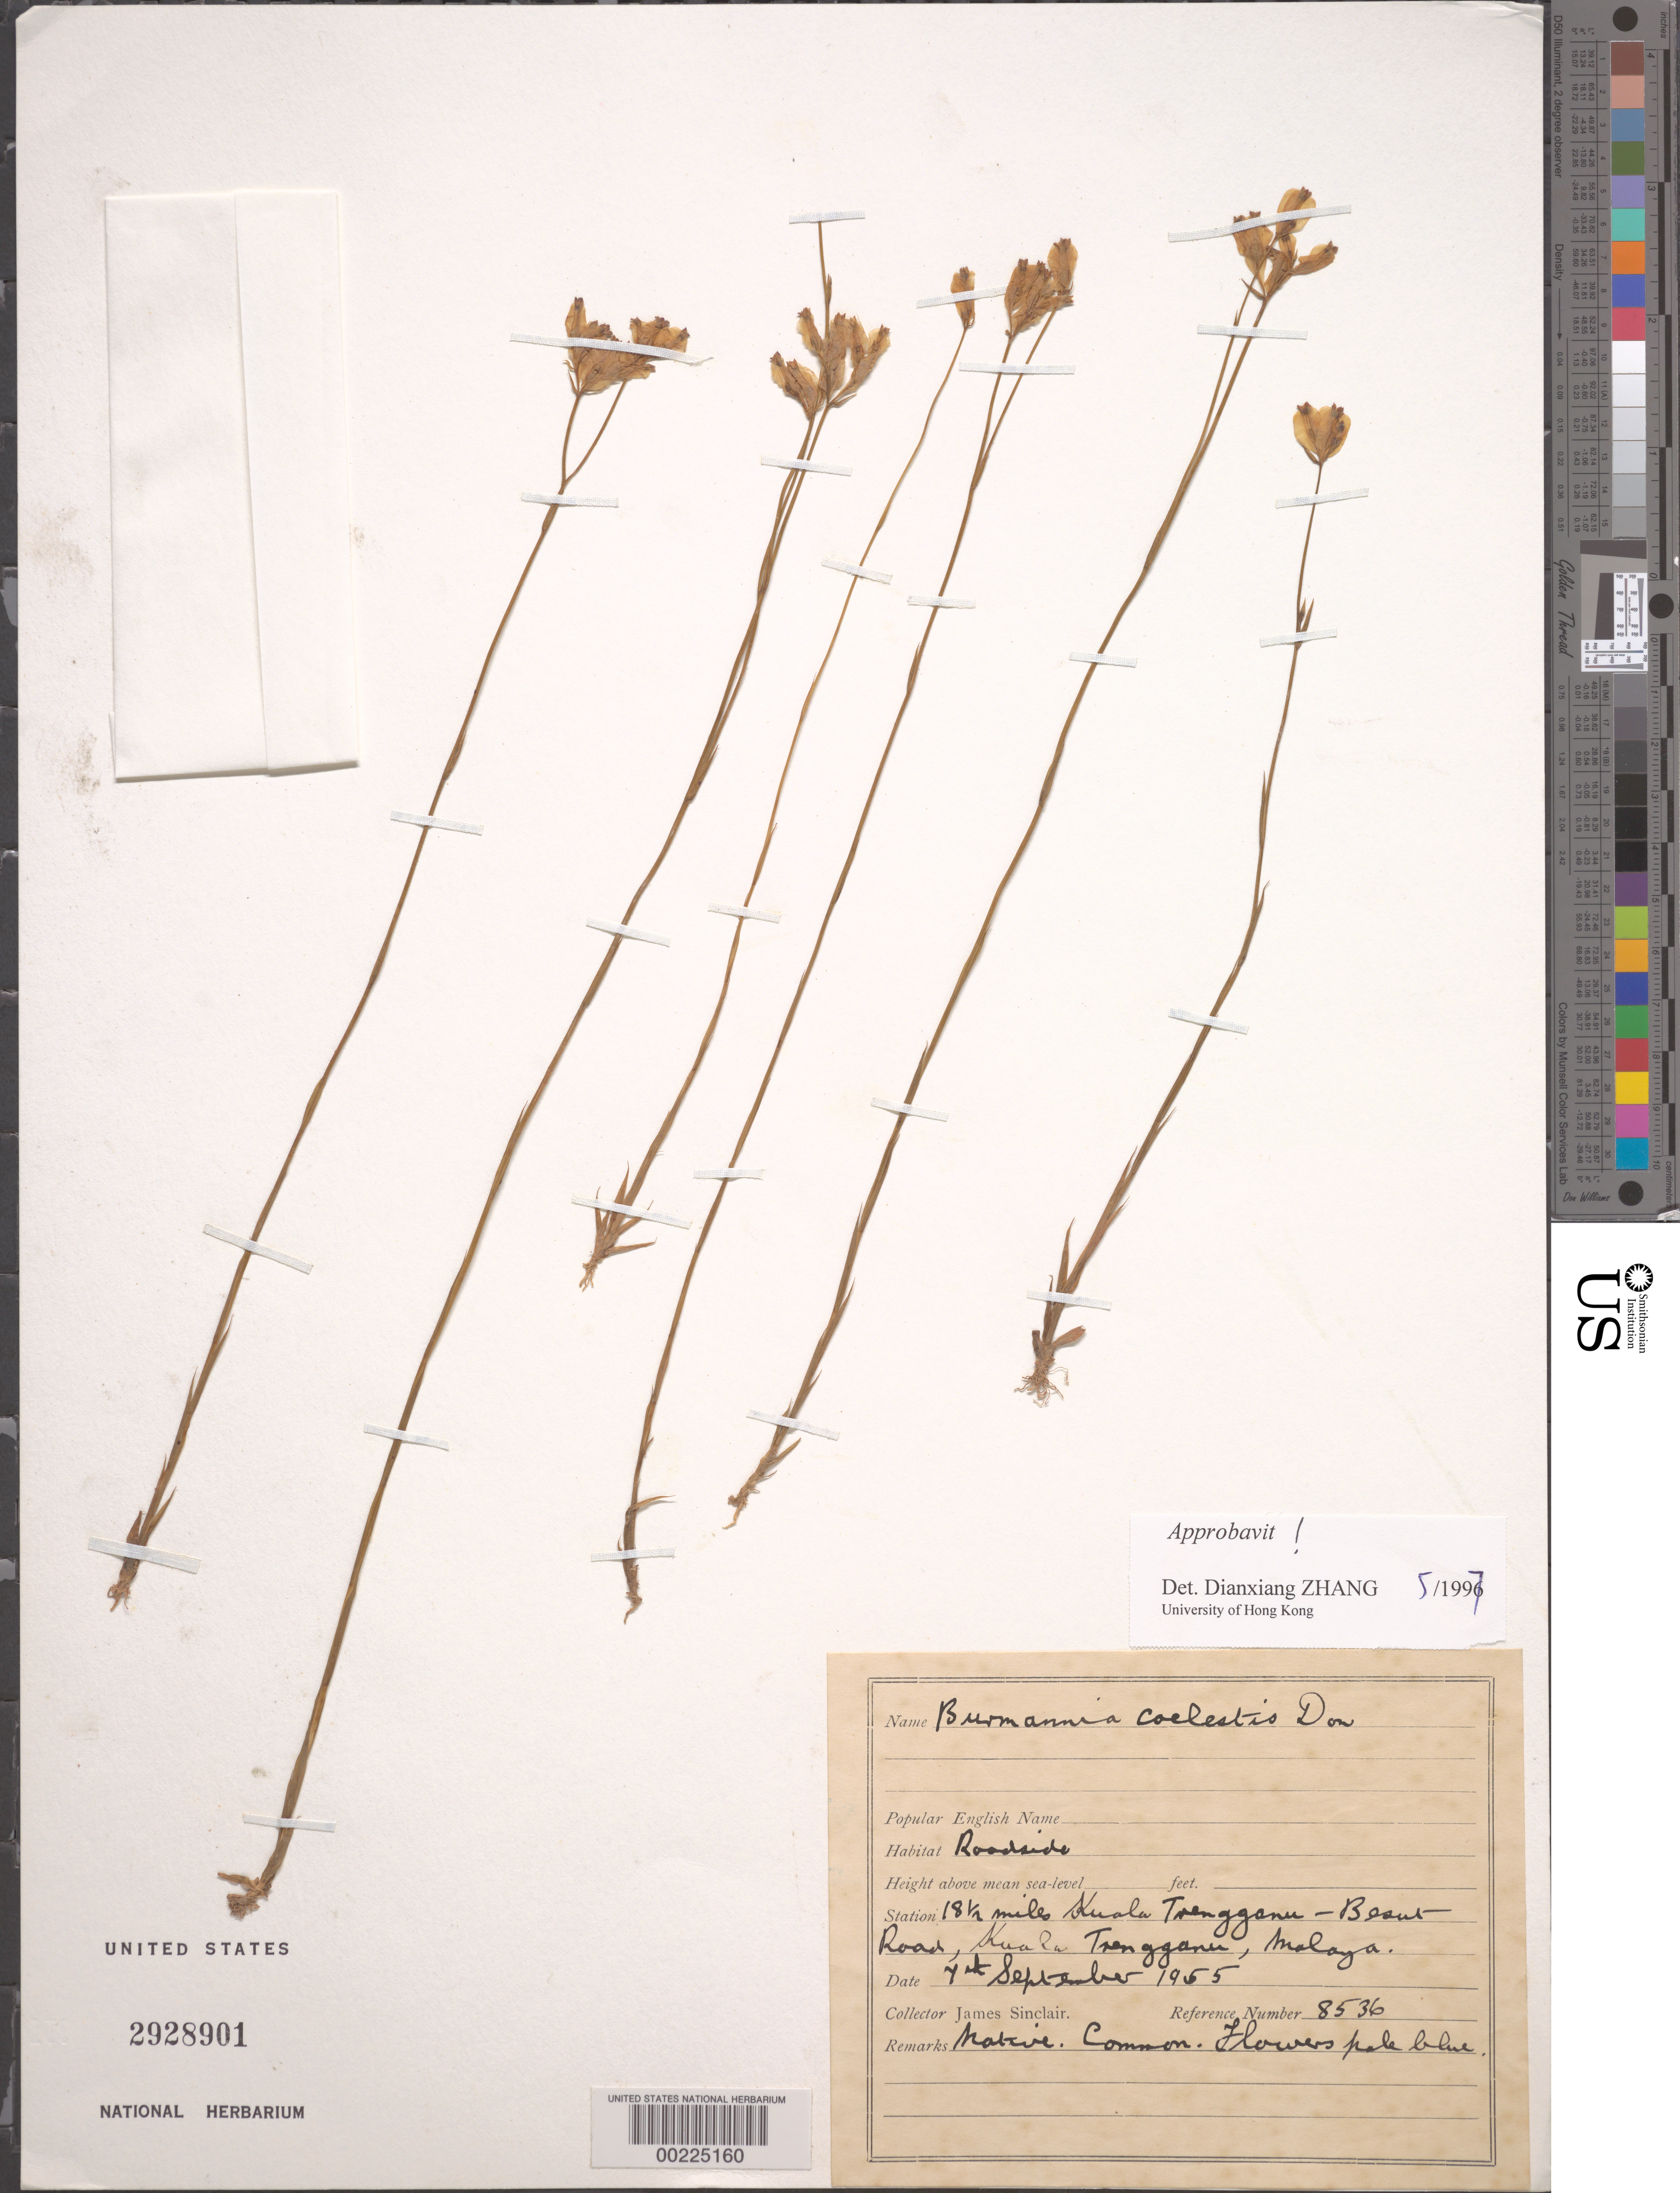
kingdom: Plantae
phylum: Tracheophyta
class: Liliopsida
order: Dioscoreales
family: Burmanniaceae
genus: Burmannia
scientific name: Burmannia coelestis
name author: D. Don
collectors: J. Sinclair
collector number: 8536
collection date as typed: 04 Sep 1955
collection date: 1955-09-04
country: Malaysia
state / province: Terengganu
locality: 18.5 mi kuala trengganu; besut road [Malay Peninsula]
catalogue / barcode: US 2928901